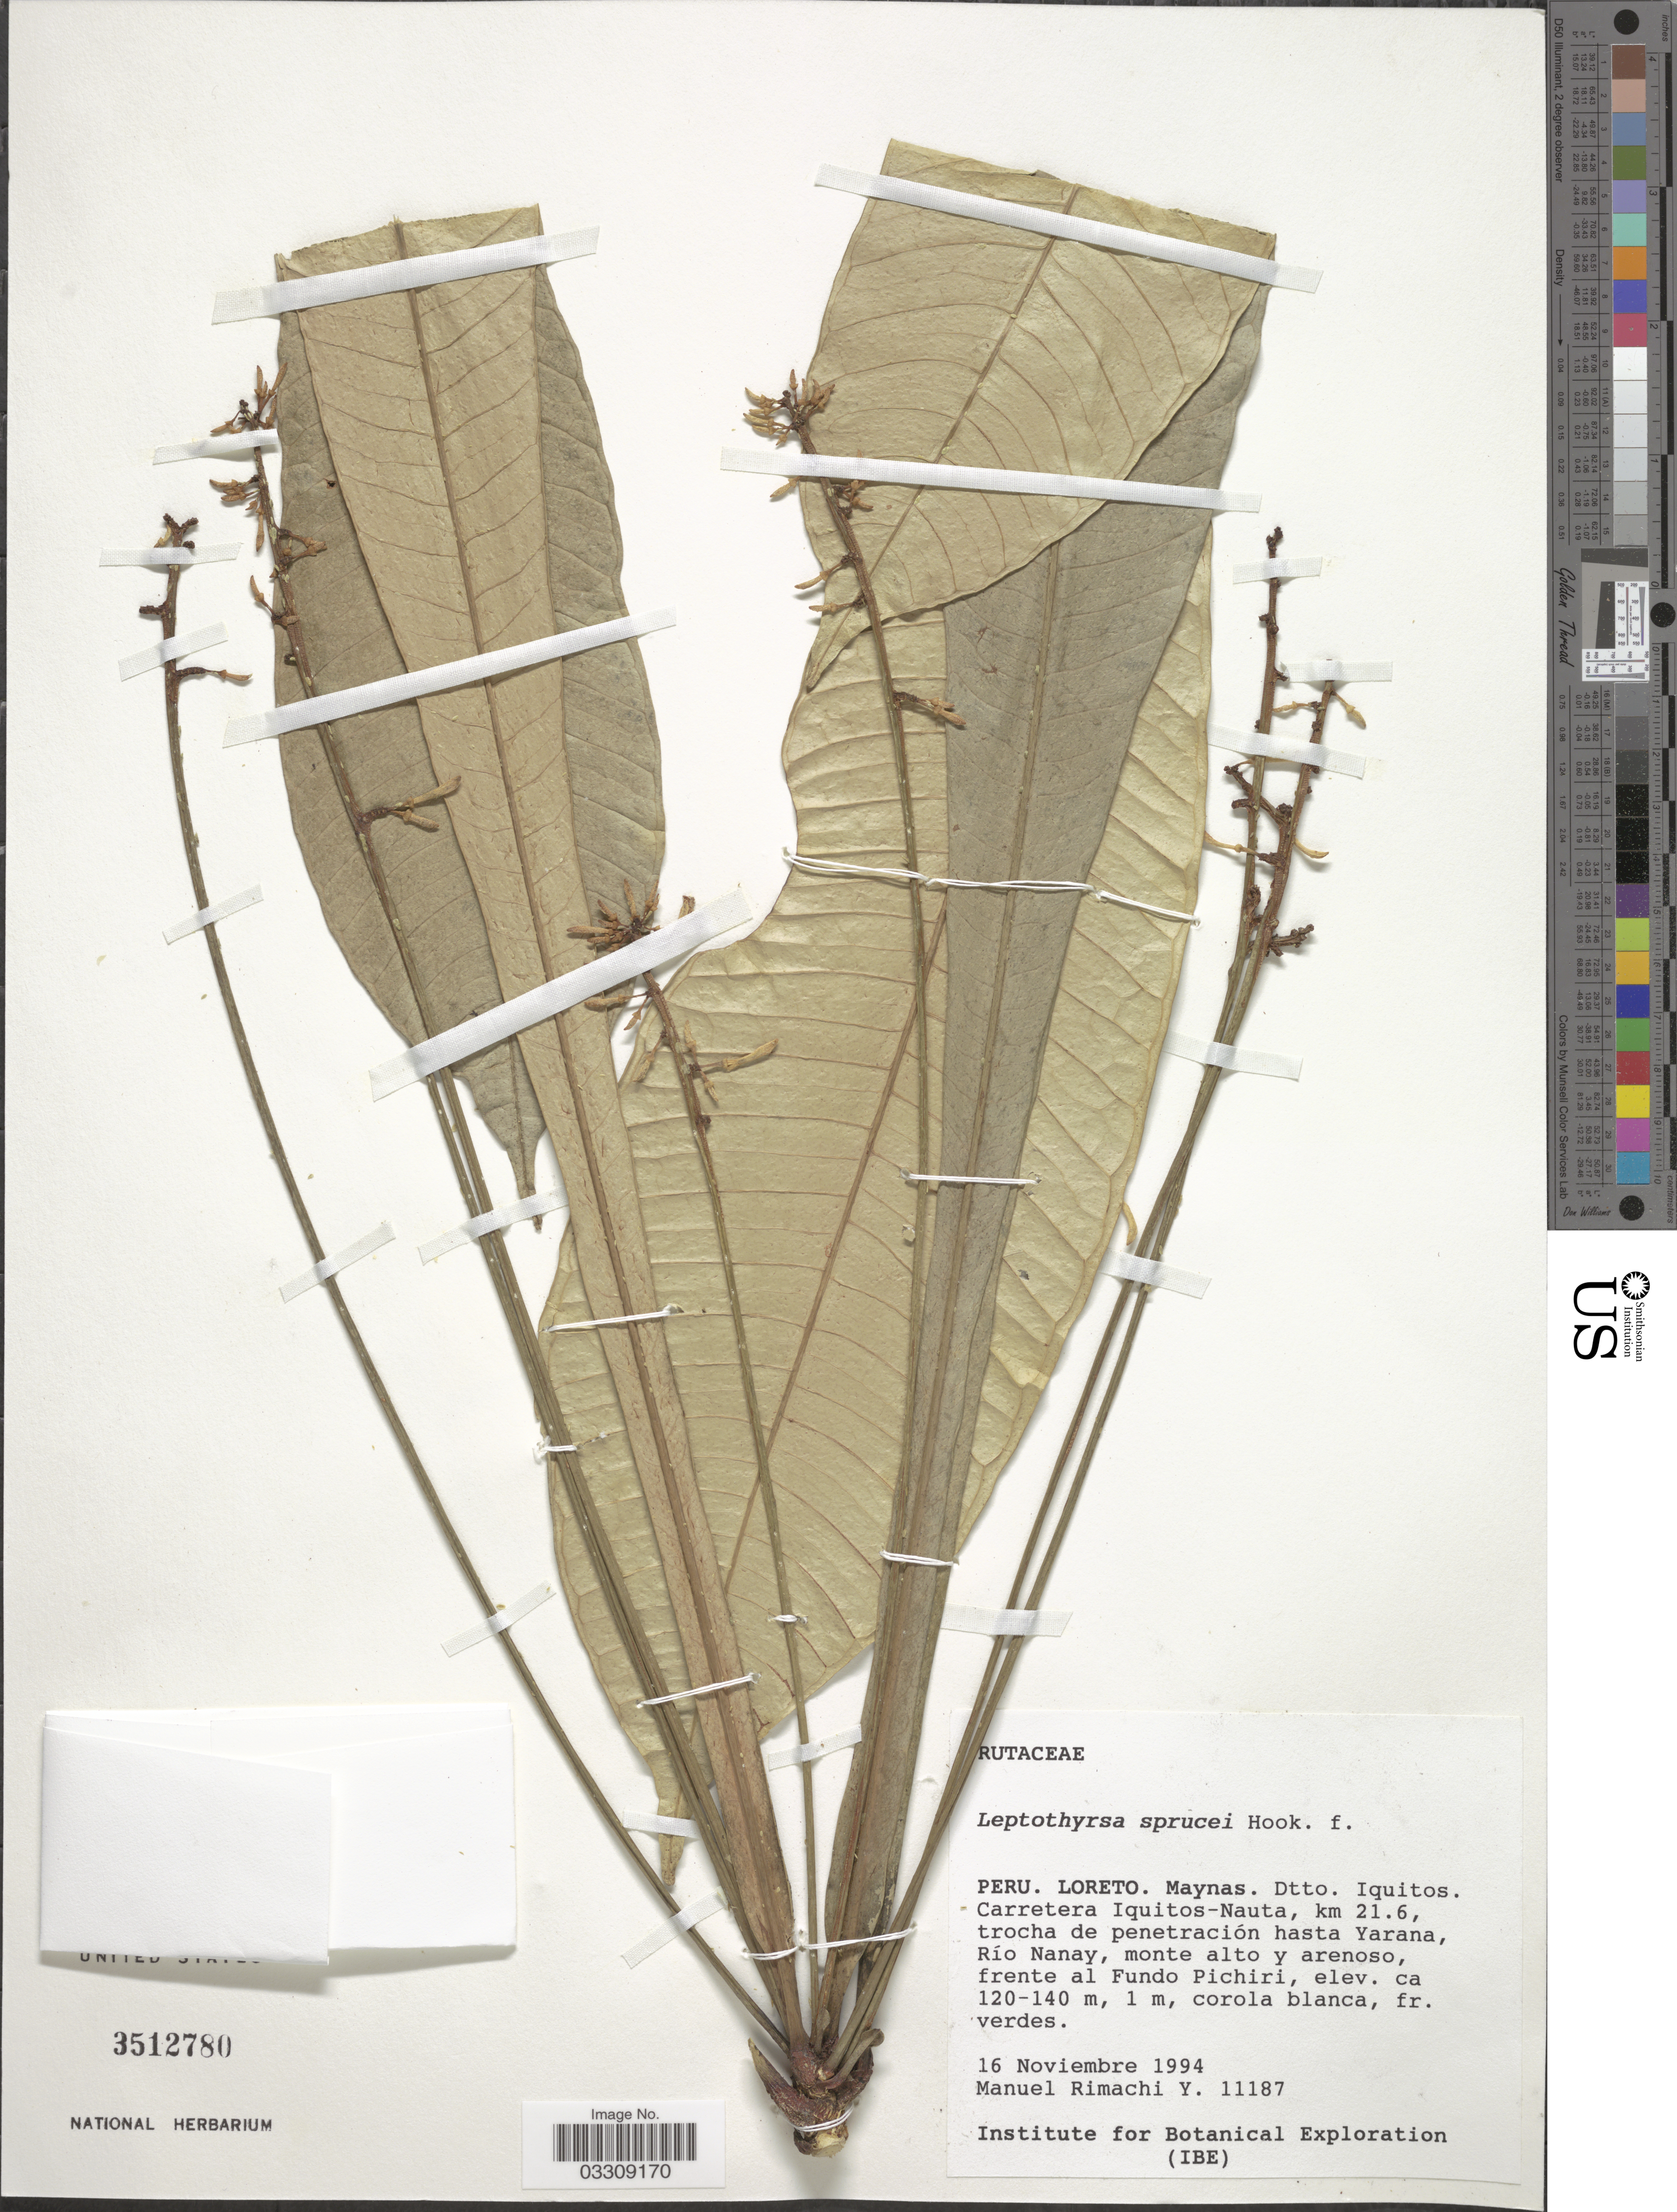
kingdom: Plantae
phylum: Tracheophyta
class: Magnoliopsida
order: Sapindales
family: Rutaceae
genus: Leptothyrsa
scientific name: Leptothyrsa sprucei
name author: Benth. & Hook. f.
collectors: M. Rimachi Y.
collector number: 11187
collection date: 1994-11-16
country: Peru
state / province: Loreto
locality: Maynas. Dtto. Iquitos. Carretera Iquitos-Nauta, km 21.6, trocha de penetración hasta Yarana, Río Nanay, monte alto y arenoso, frente al Fundo Pichiri.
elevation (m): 120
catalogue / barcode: US 3512780